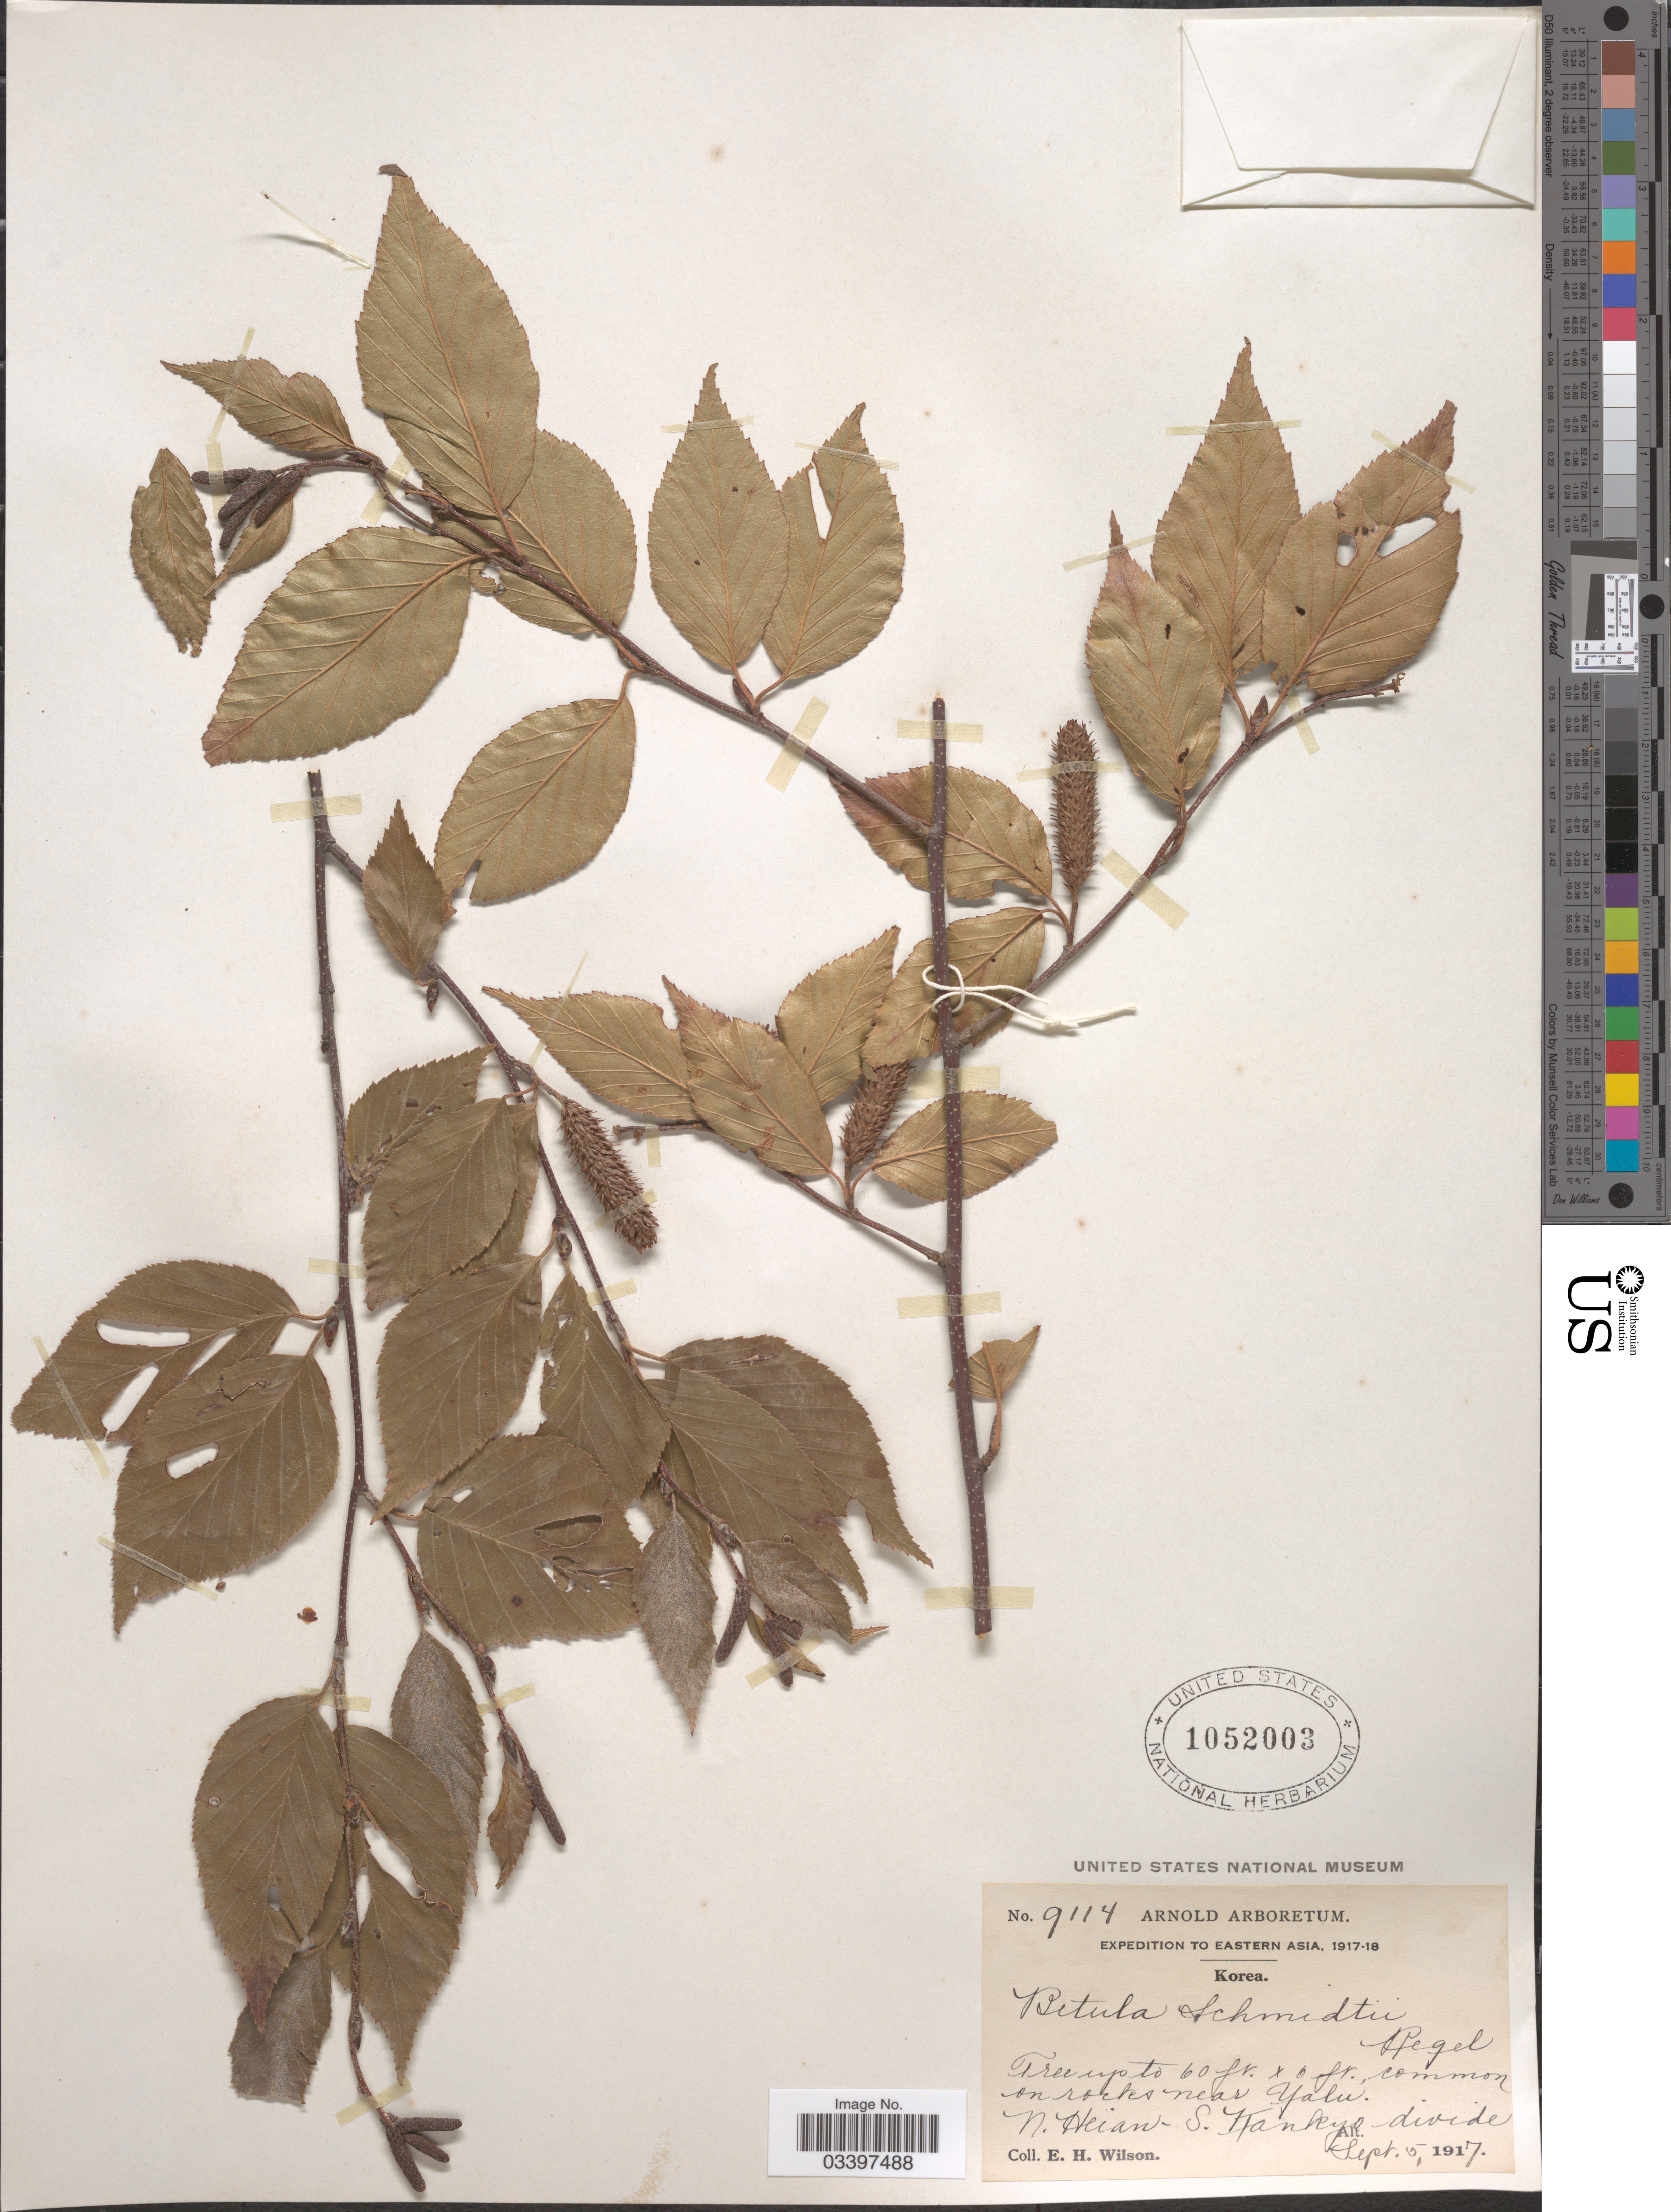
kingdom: Plantae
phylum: Tracheophyta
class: Magnoliopsida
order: Fagales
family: Betulaceae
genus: Betula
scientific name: Betula schmidtii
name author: Regel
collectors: E. Wilson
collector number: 9114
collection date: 1917-09-05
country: North Korea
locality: On rocks near Yalu. N. Heian - S. Kankyo - divide.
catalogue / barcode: US 1052003